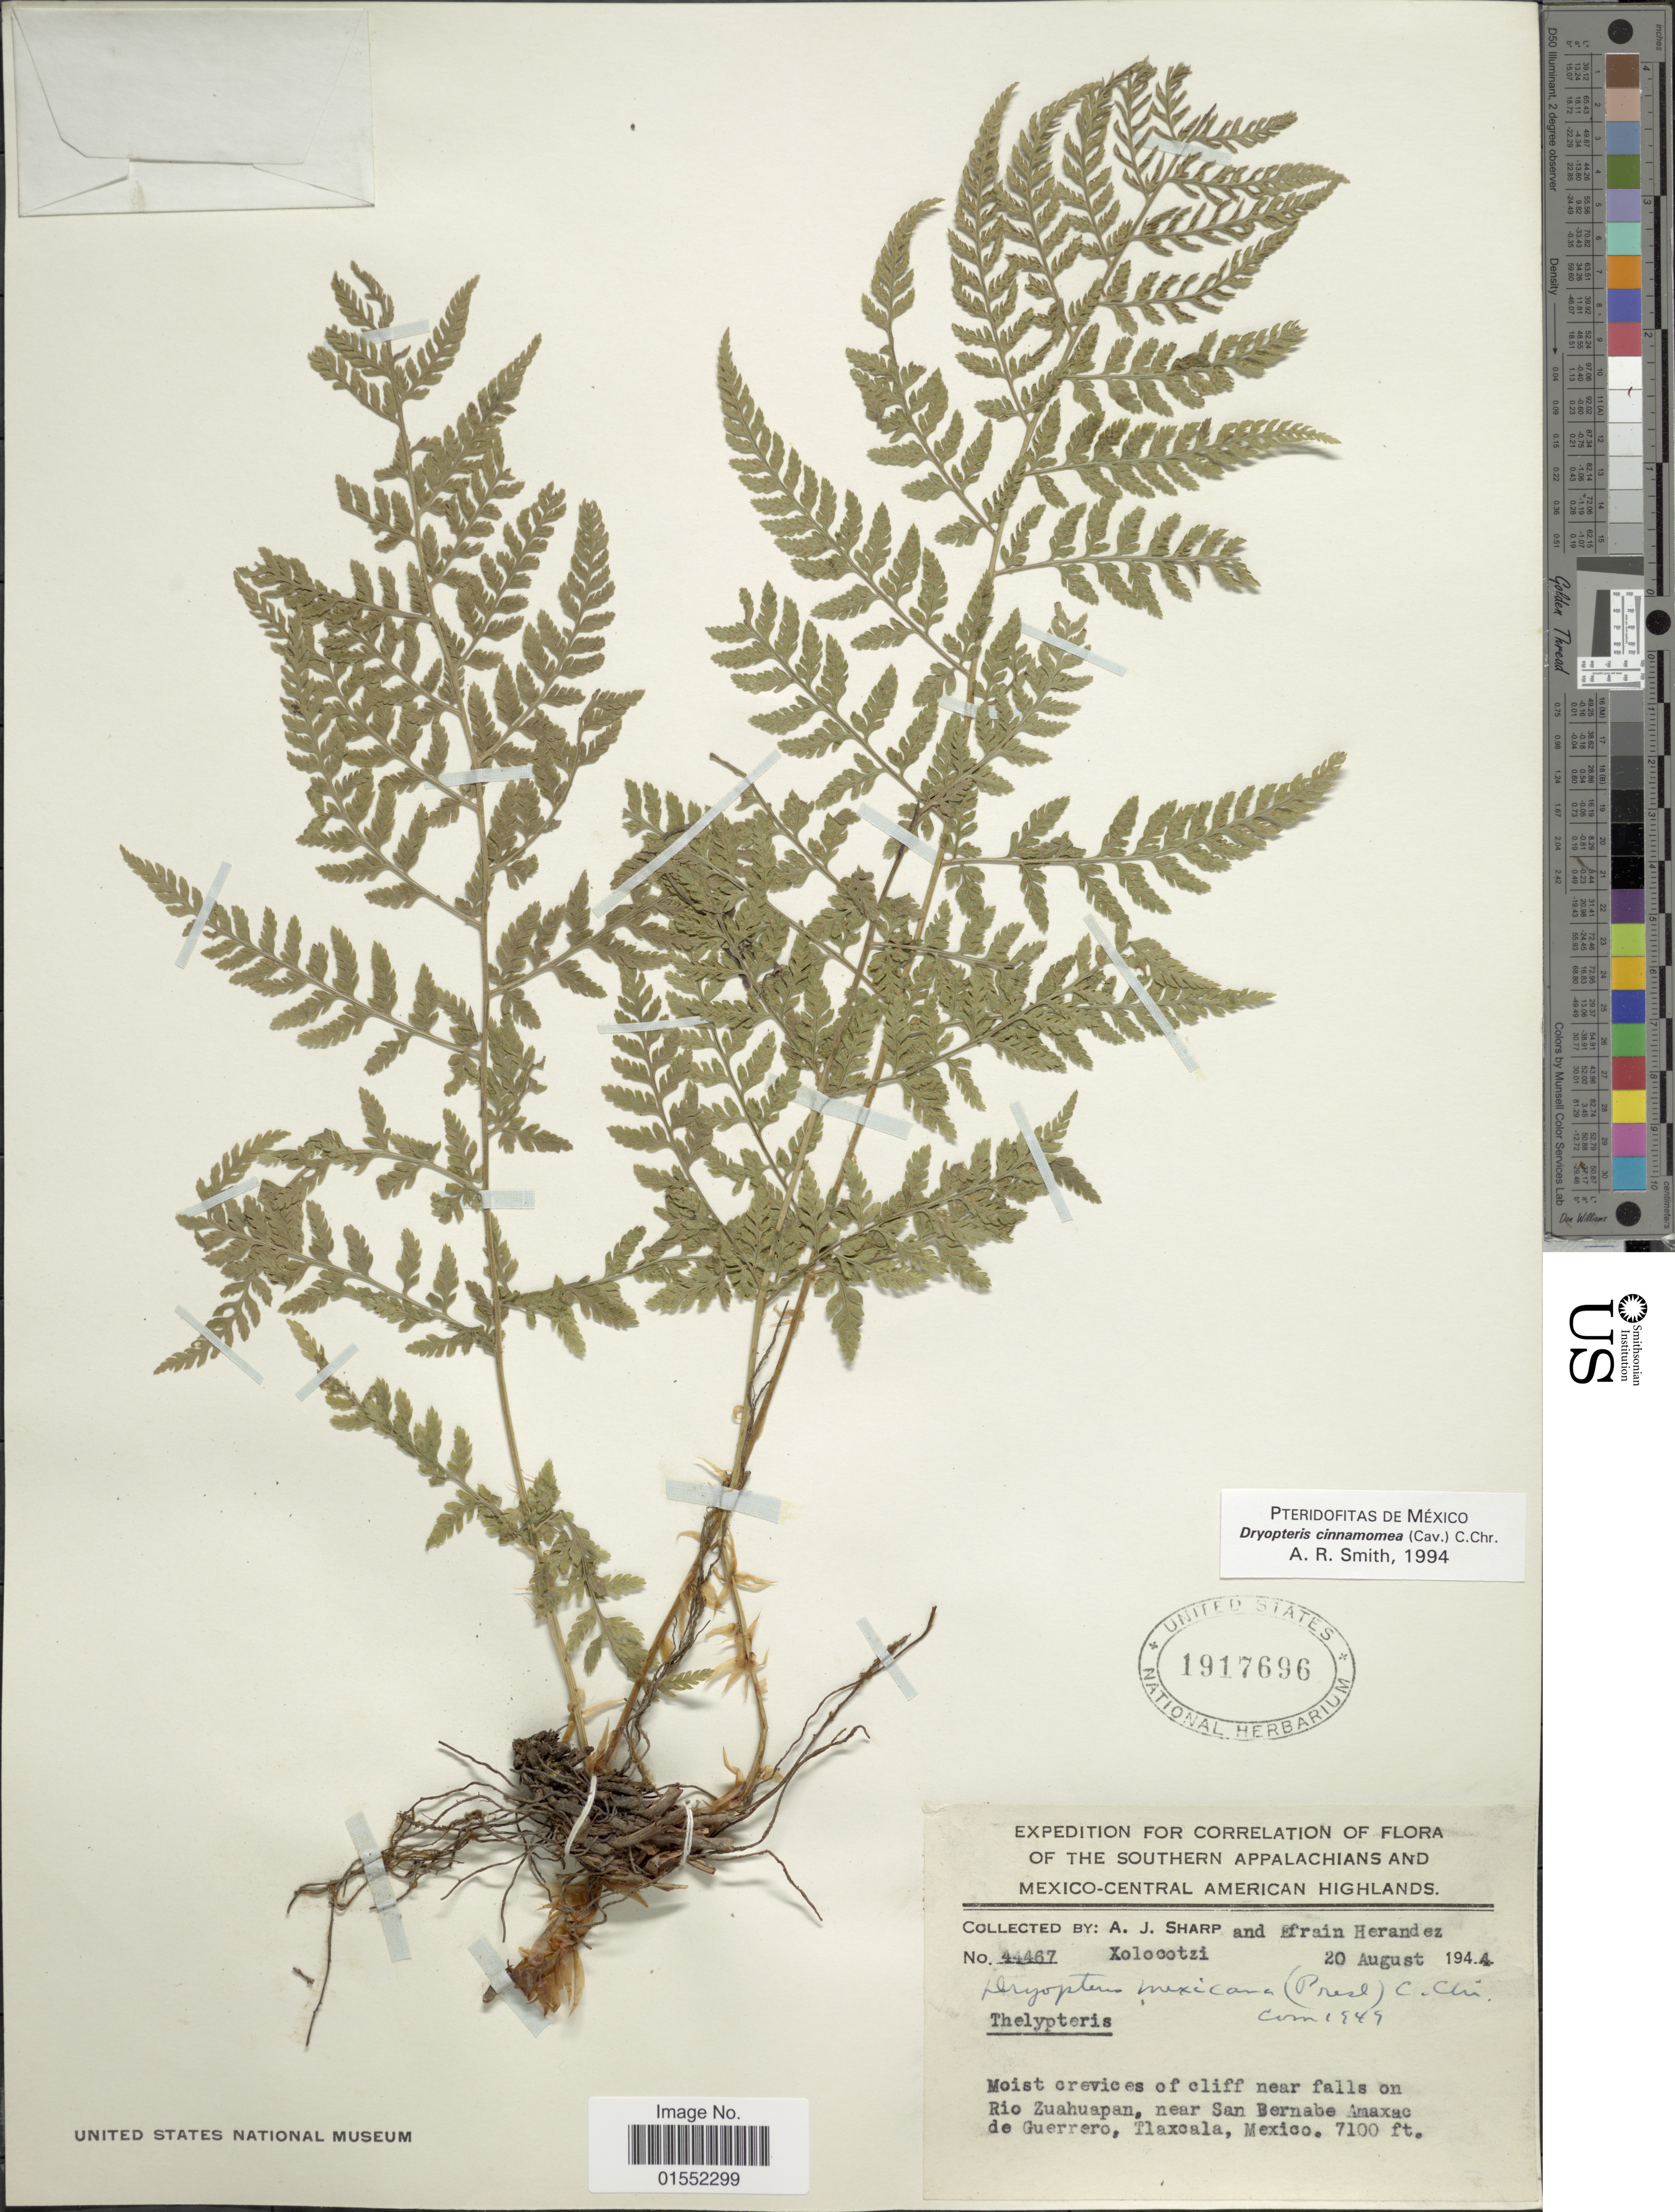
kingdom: Plantae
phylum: Tracheophyta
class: Polypodiopsida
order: Polypodiales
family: Dryopteridaceae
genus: Dryopteris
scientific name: Dryopteris cinnamomea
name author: (Cav.) C. Chr.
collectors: A. J. Sharp & E. Hernandez X.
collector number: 44467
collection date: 1944-08-20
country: Mexico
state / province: Guerrero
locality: Southern Appalachians and Mexico-Central American Highlands, Moist crevices of cliff near falls on Rio Zuahuapan, near San Bernabe Amaxac de Guerrero, Tlaxcala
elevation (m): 2164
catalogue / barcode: US 1917696